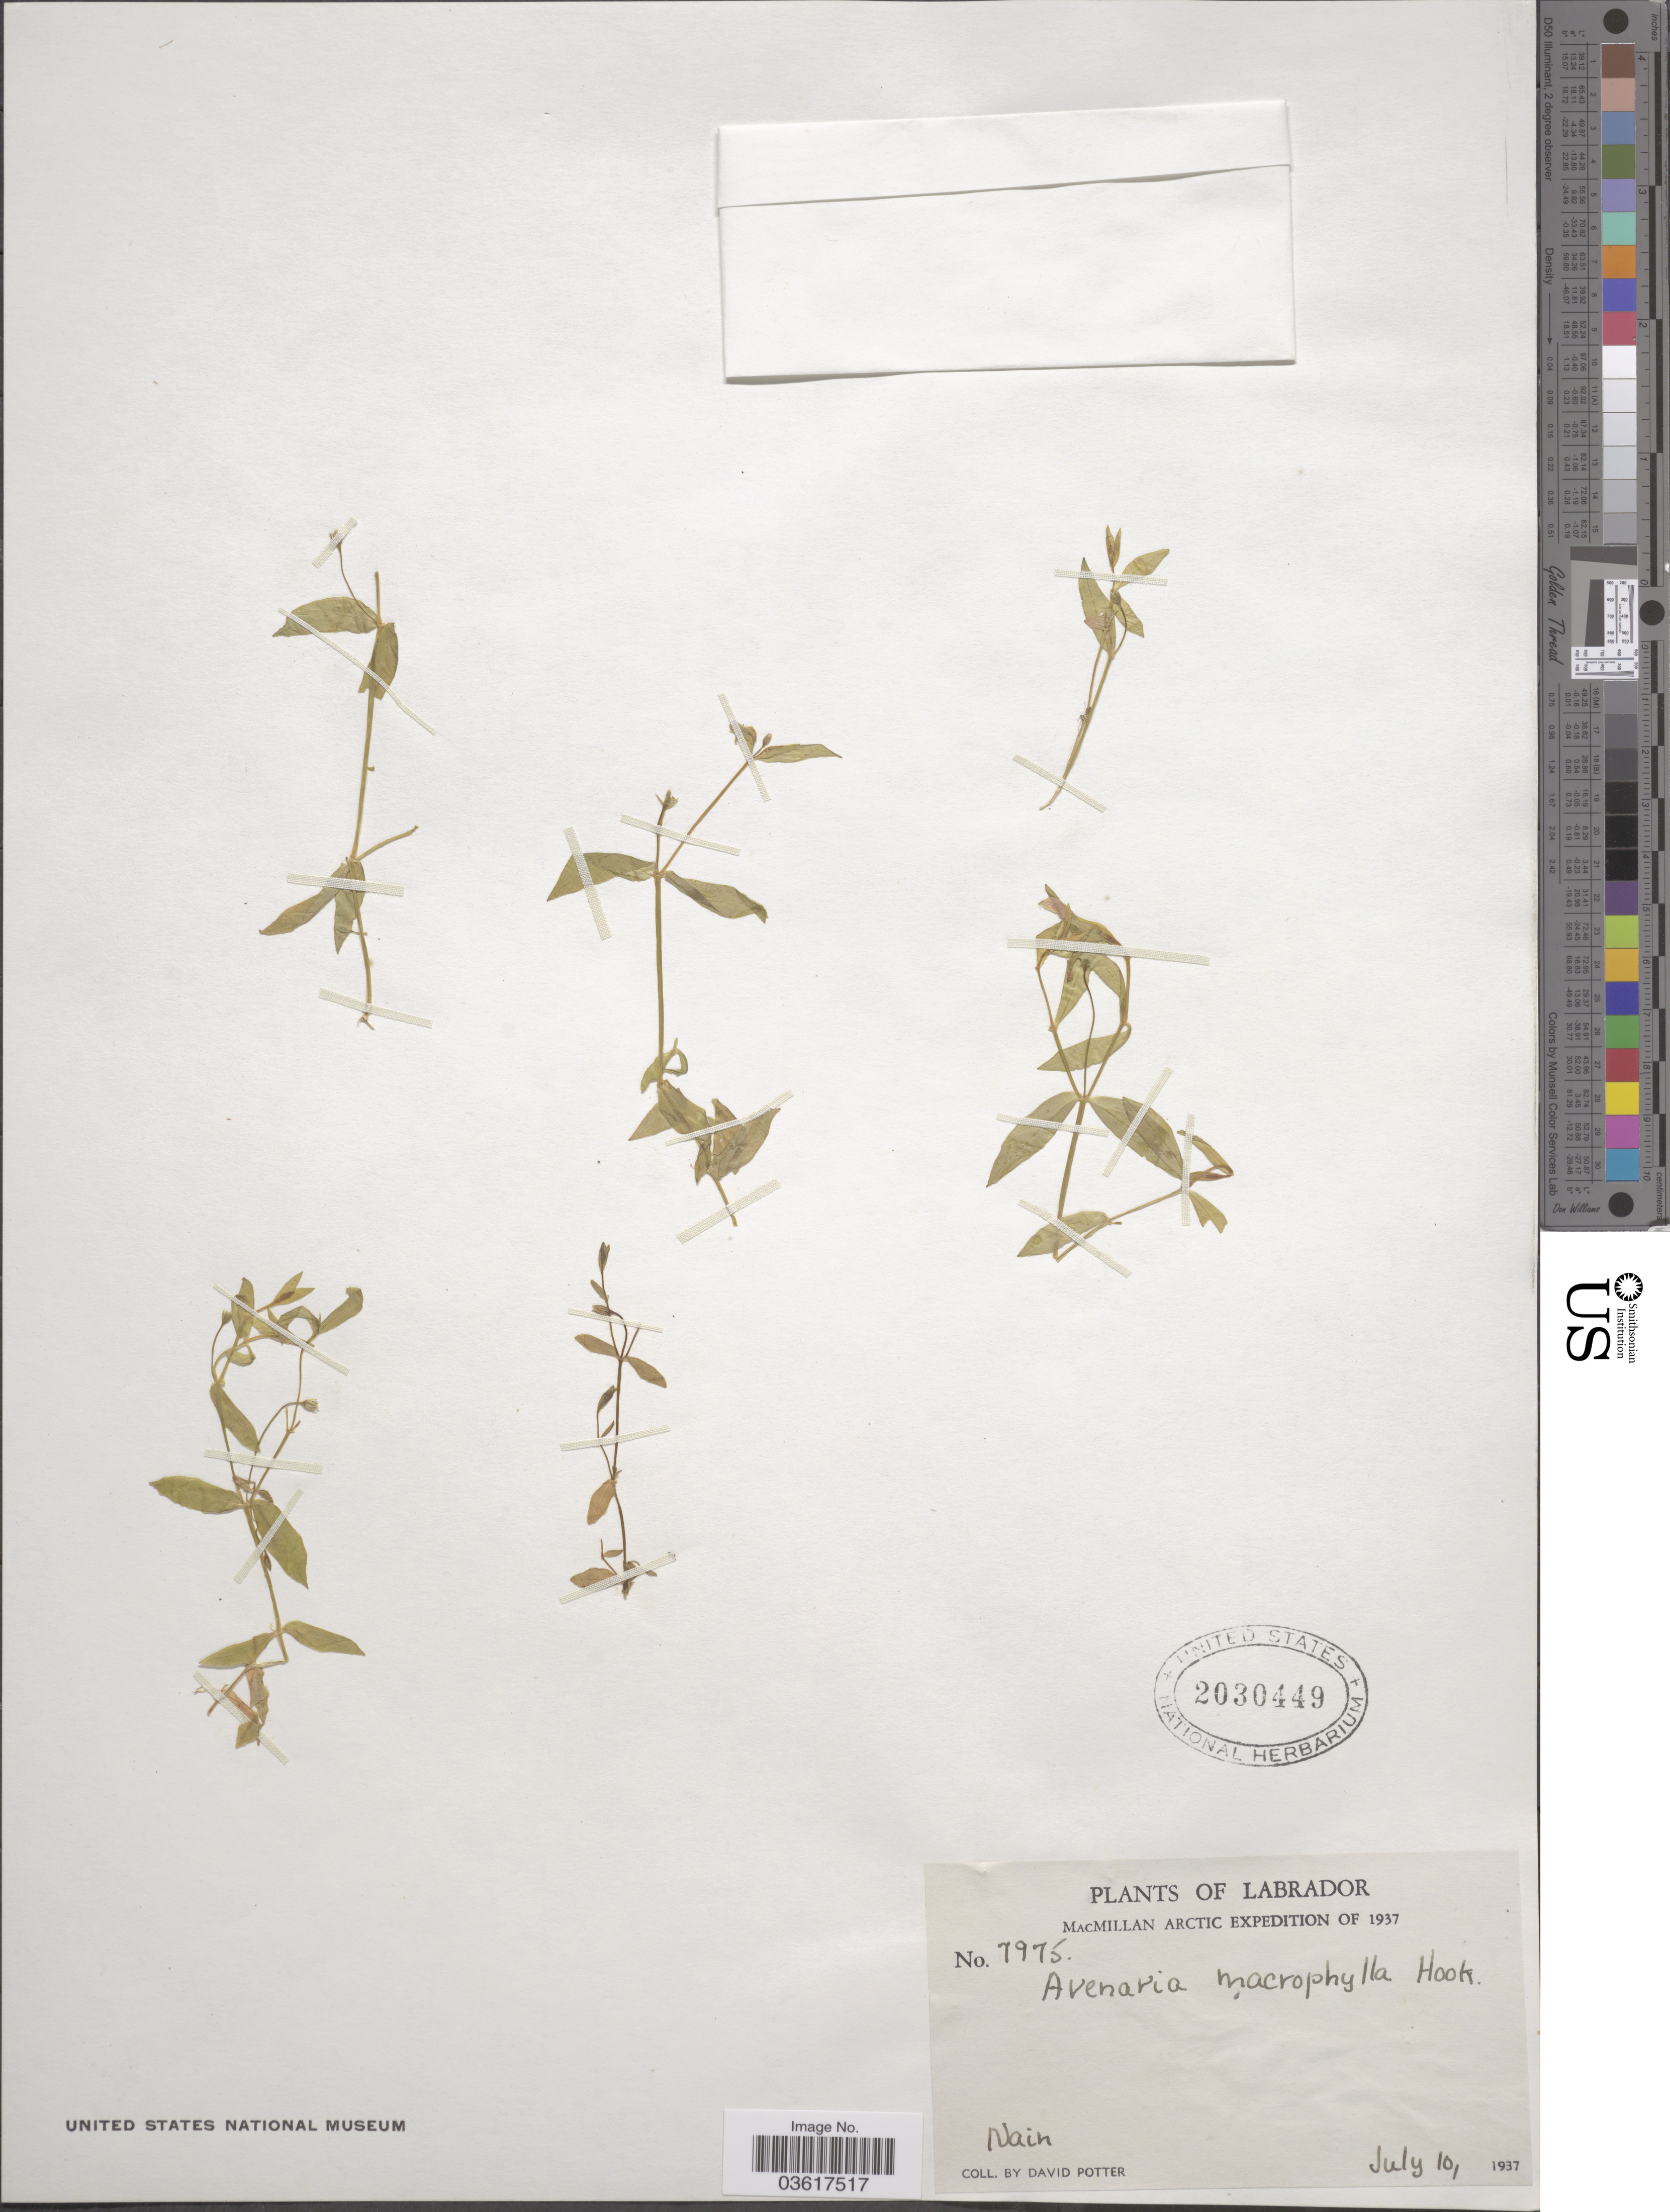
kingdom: Plantae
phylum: Tracheophyta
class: Magnoliopsida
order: Caryophyllales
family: Caryophyllaceae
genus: Stellaria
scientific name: Stellaria borealis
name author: Bigelow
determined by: Strong, Mark T., (BOT), Smithsonian Institution - National Museum of Natural History (UNITED STATES)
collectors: D. Potter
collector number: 7975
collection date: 1937-07-10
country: Canada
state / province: Newfoundland and Labrador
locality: Labrador. Arctic. Nain.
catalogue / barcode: US 2030449